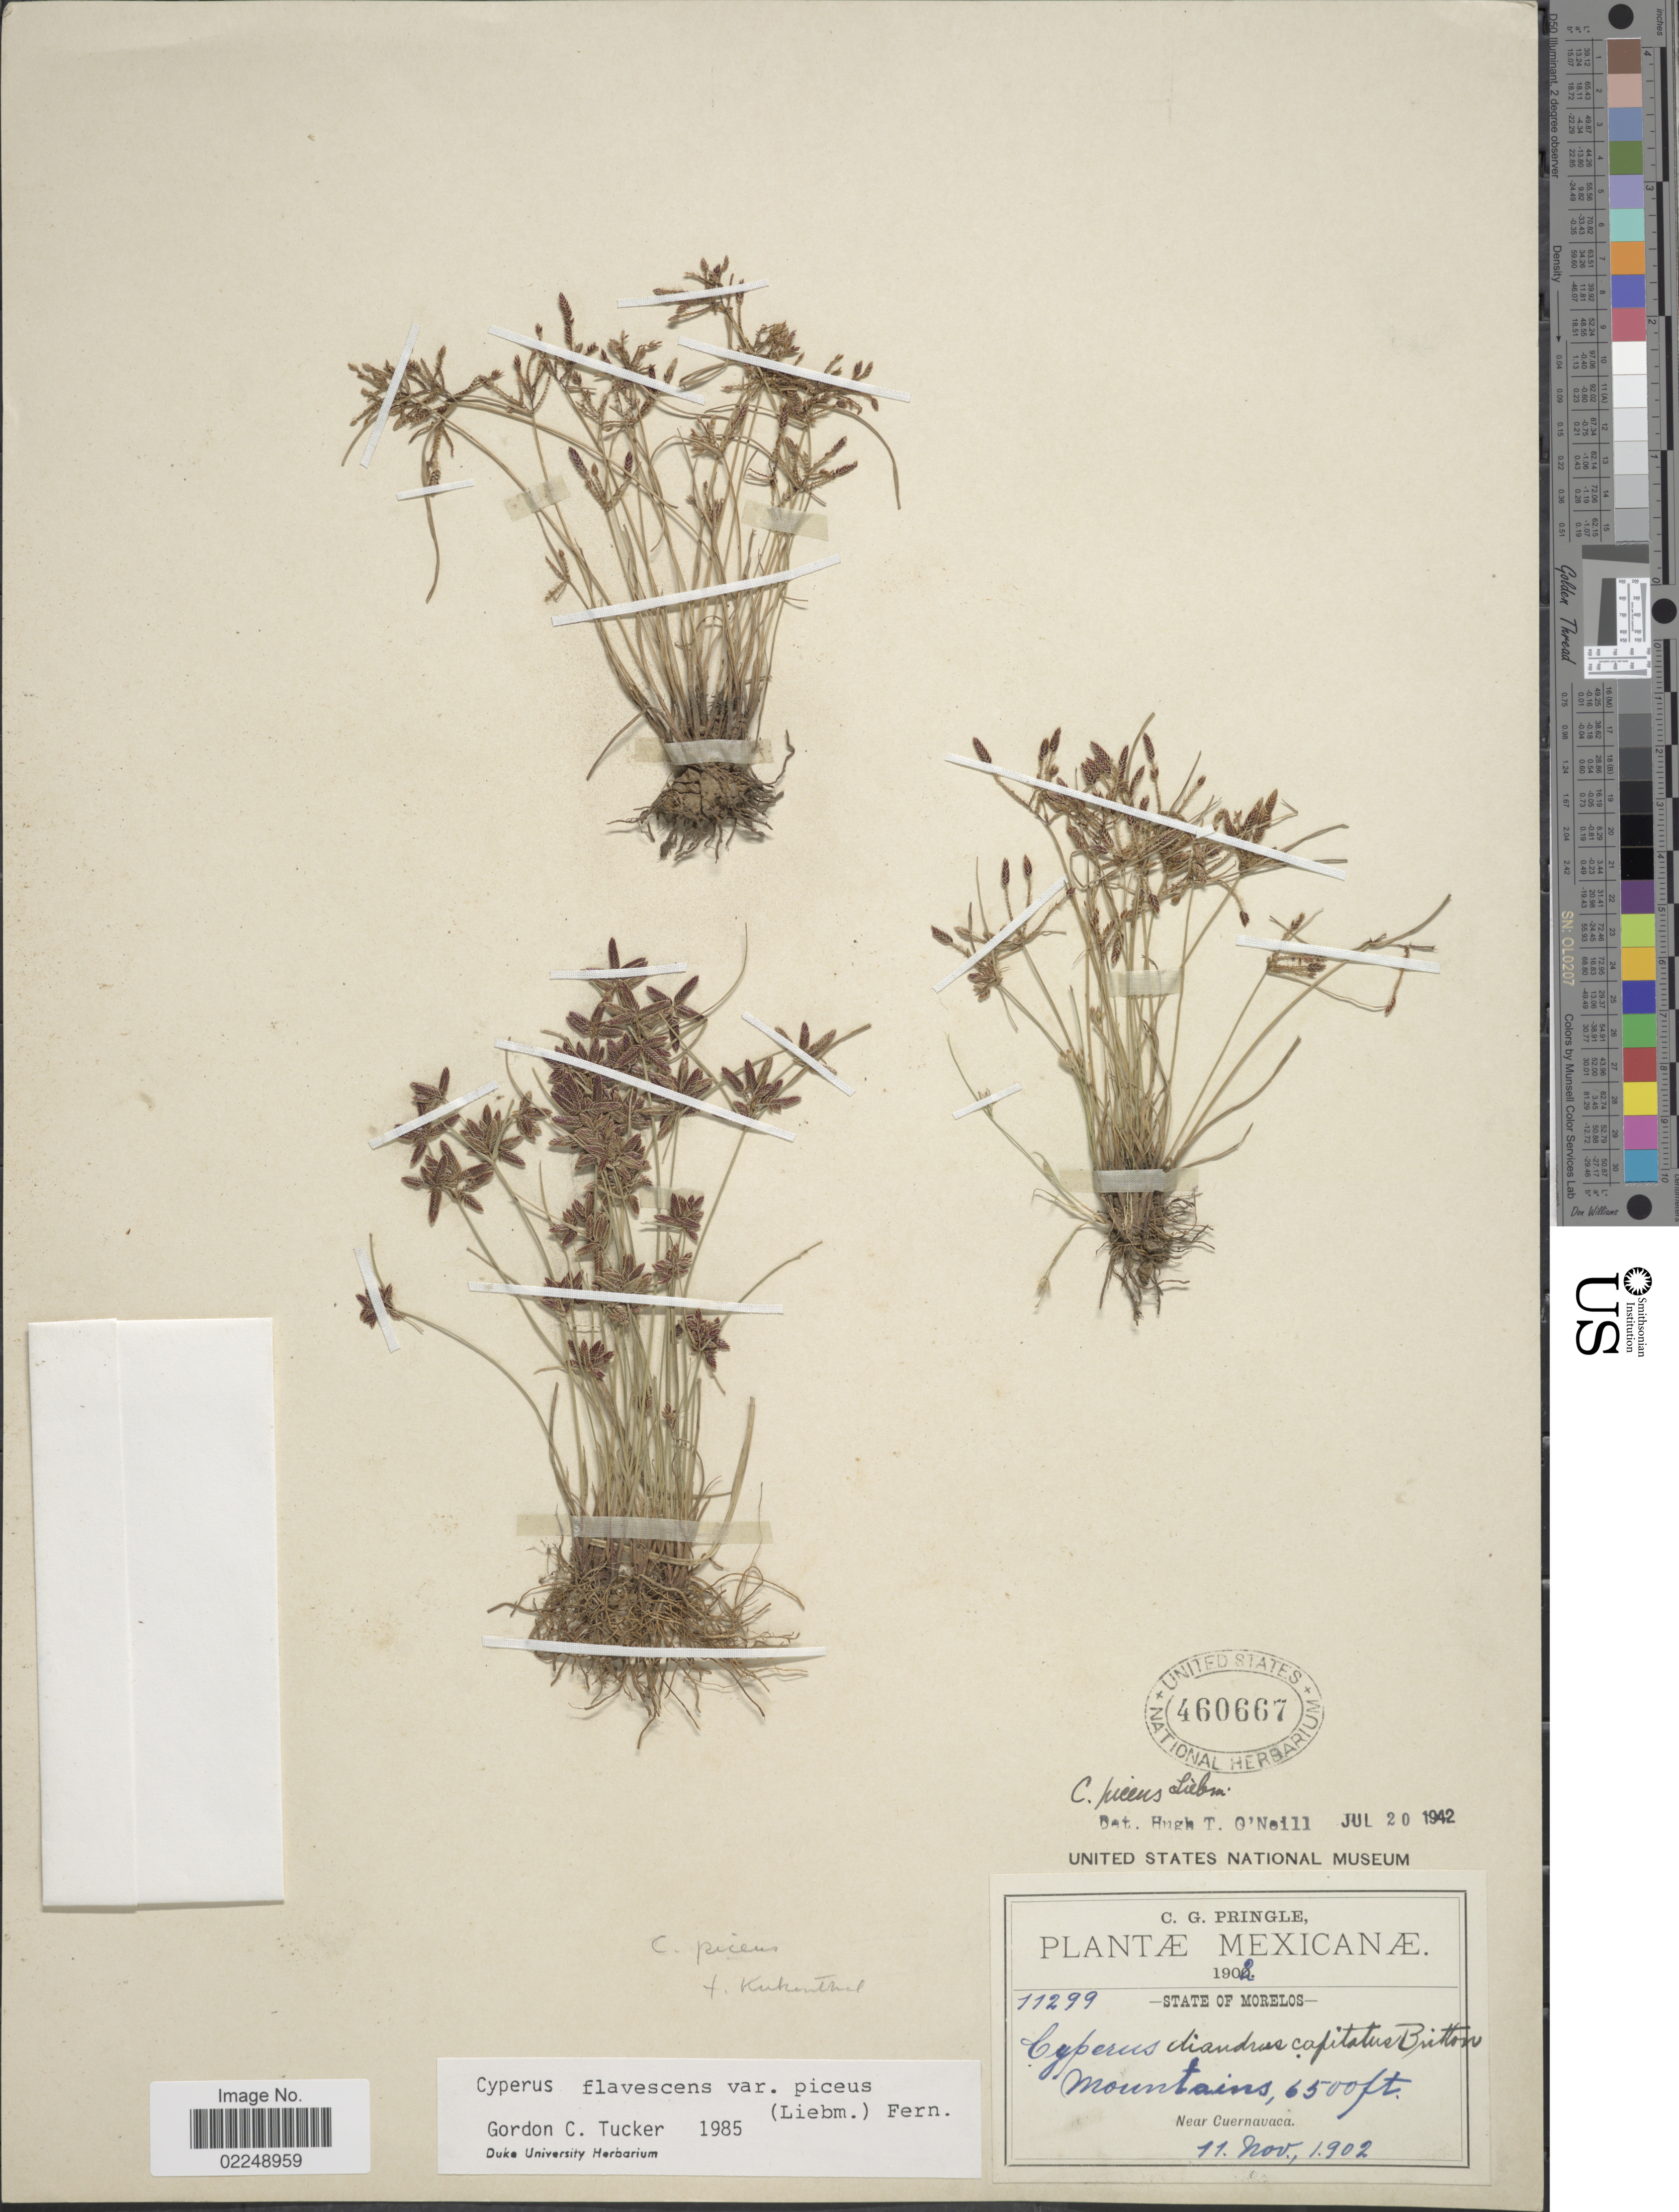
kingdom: Plantae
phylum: Tracheophyta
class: Liliopsida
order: Poales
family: Cyperaceae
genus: Cyperus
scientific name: Cyperus flavescens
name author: L.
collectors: C. G. Pringle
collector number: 11299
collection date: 1902-11-11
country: Mexico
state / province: Morelos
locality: Mountains near Cuernavaca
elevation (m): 1981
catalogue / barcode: US 460667